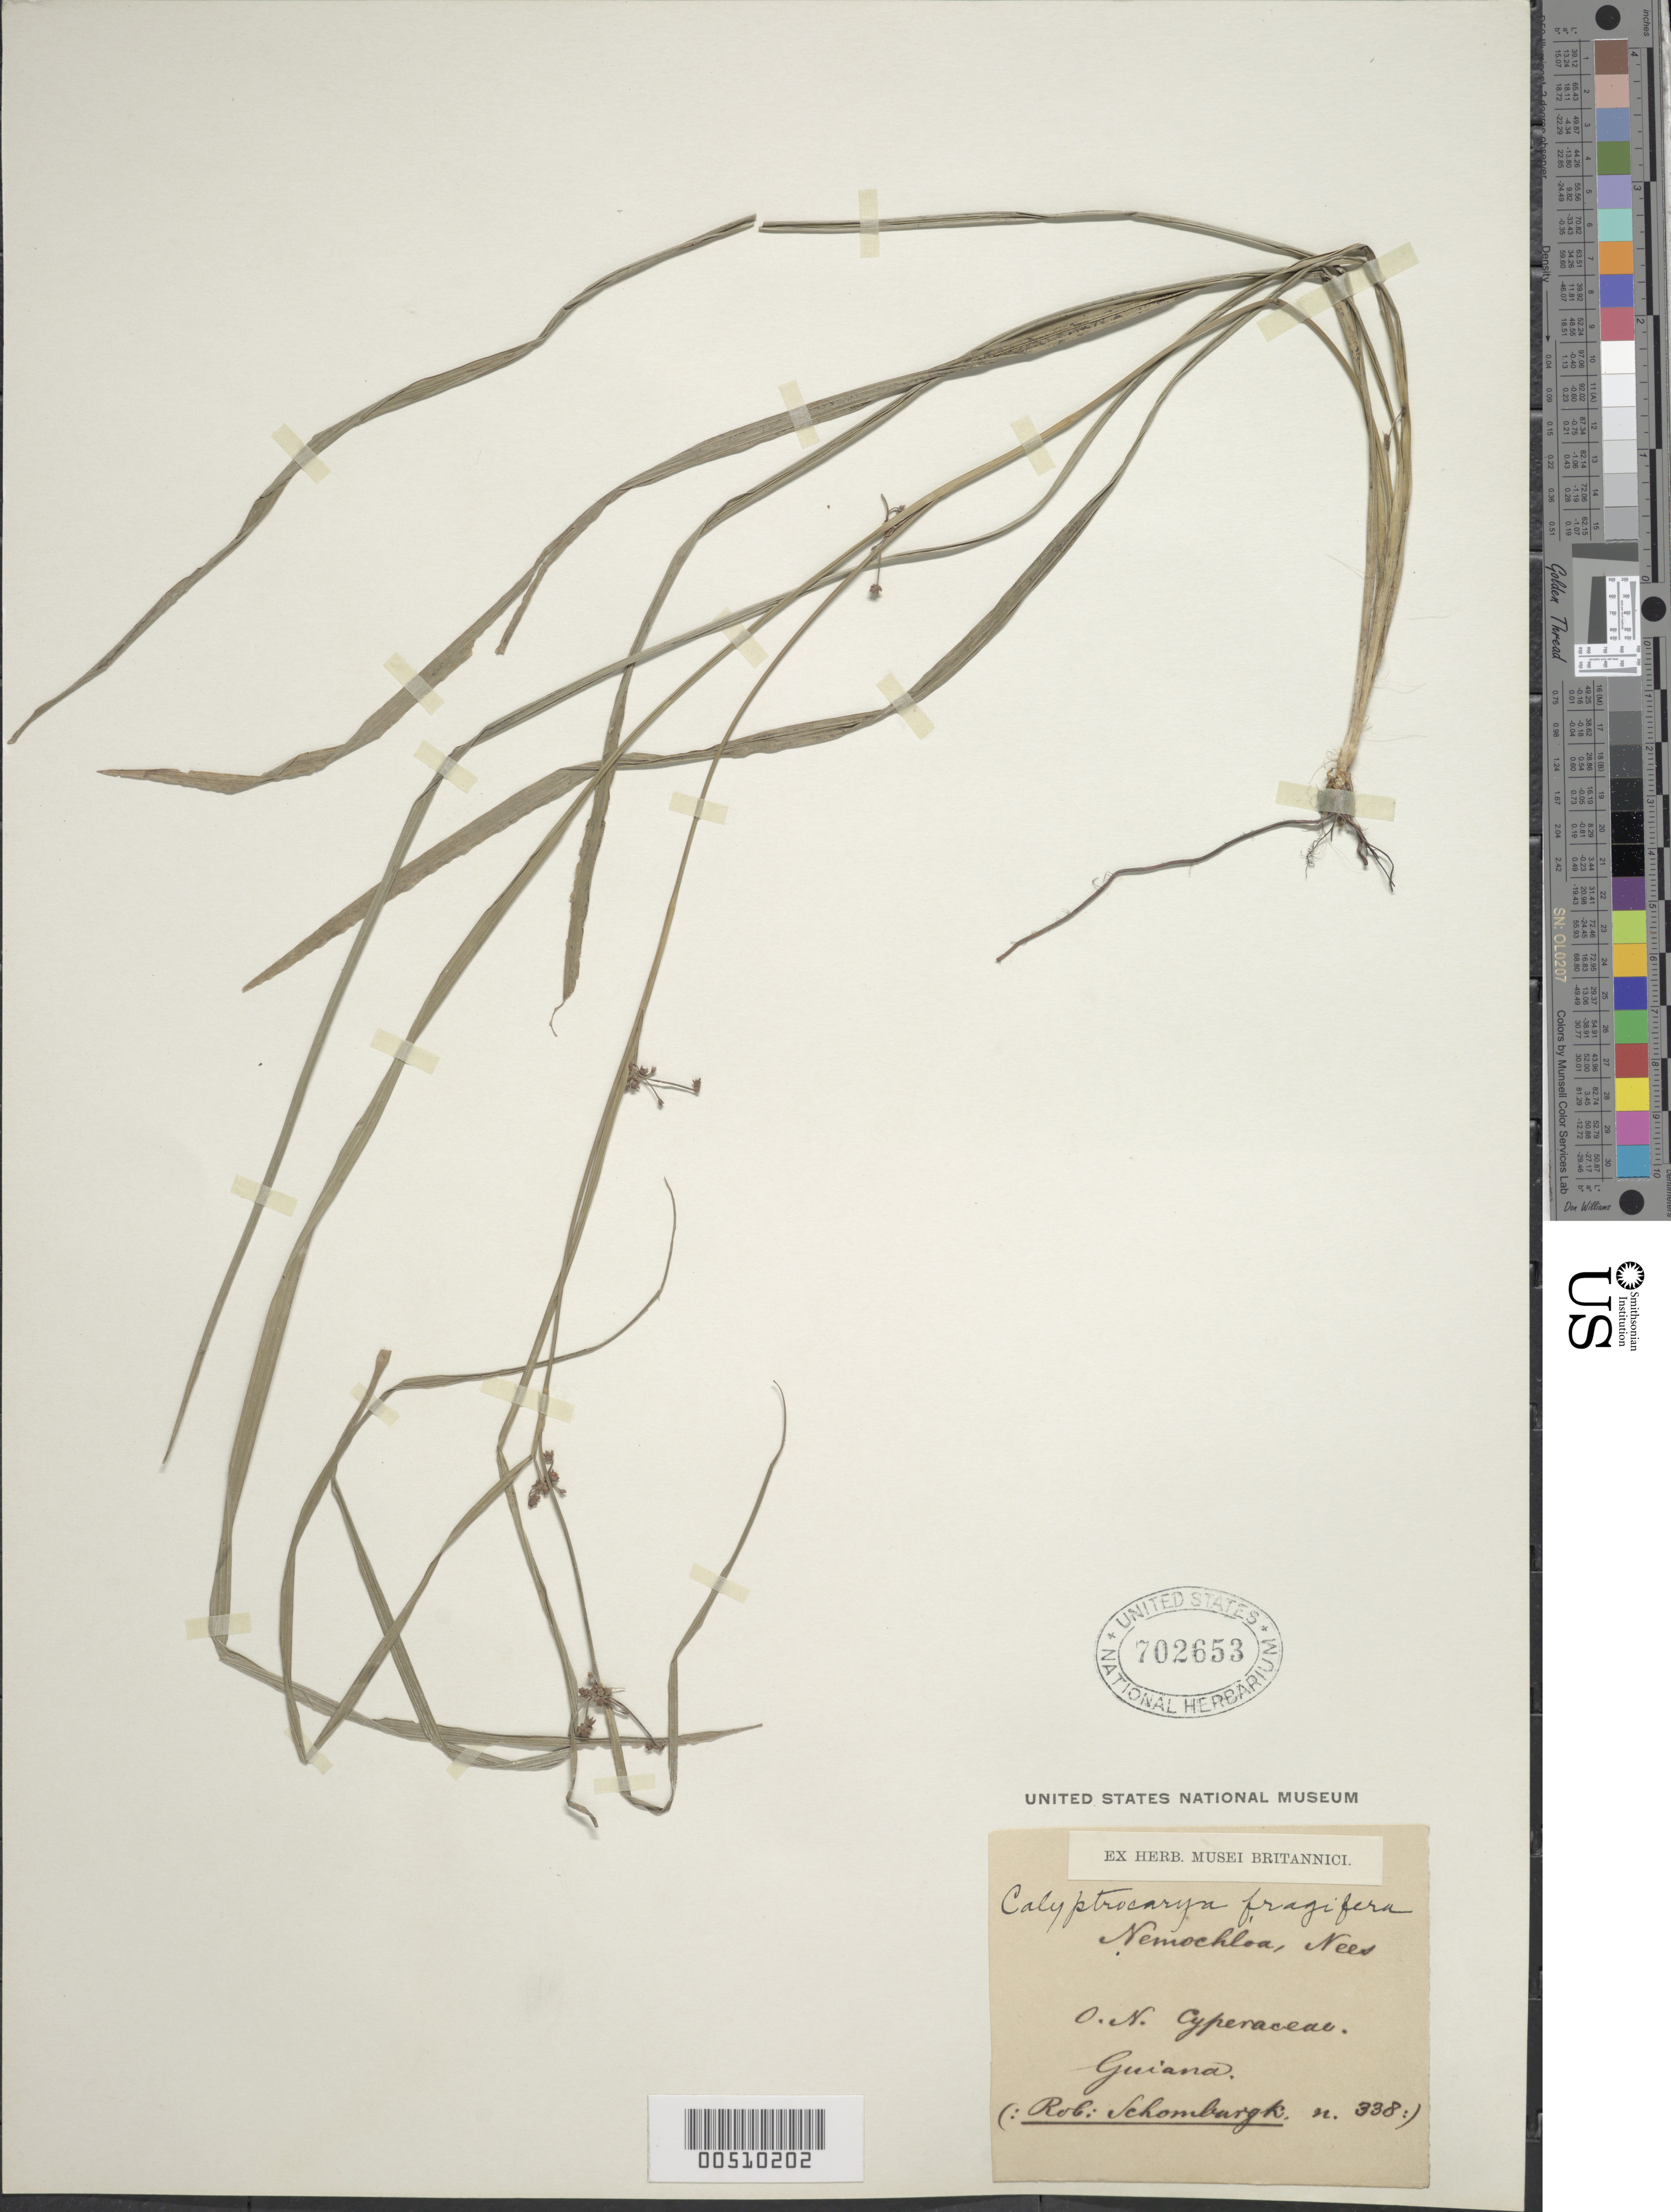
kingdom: Plantae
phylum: Tracheophyta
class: Liliopsida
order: Poales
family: Cyperaceae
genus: Calyptrocarya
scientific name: Calyptrocarya glomerulata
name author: (Brongn.) Urb.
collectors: M. R. Schomburgk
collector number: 338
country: Guyana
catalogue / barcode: US 702653